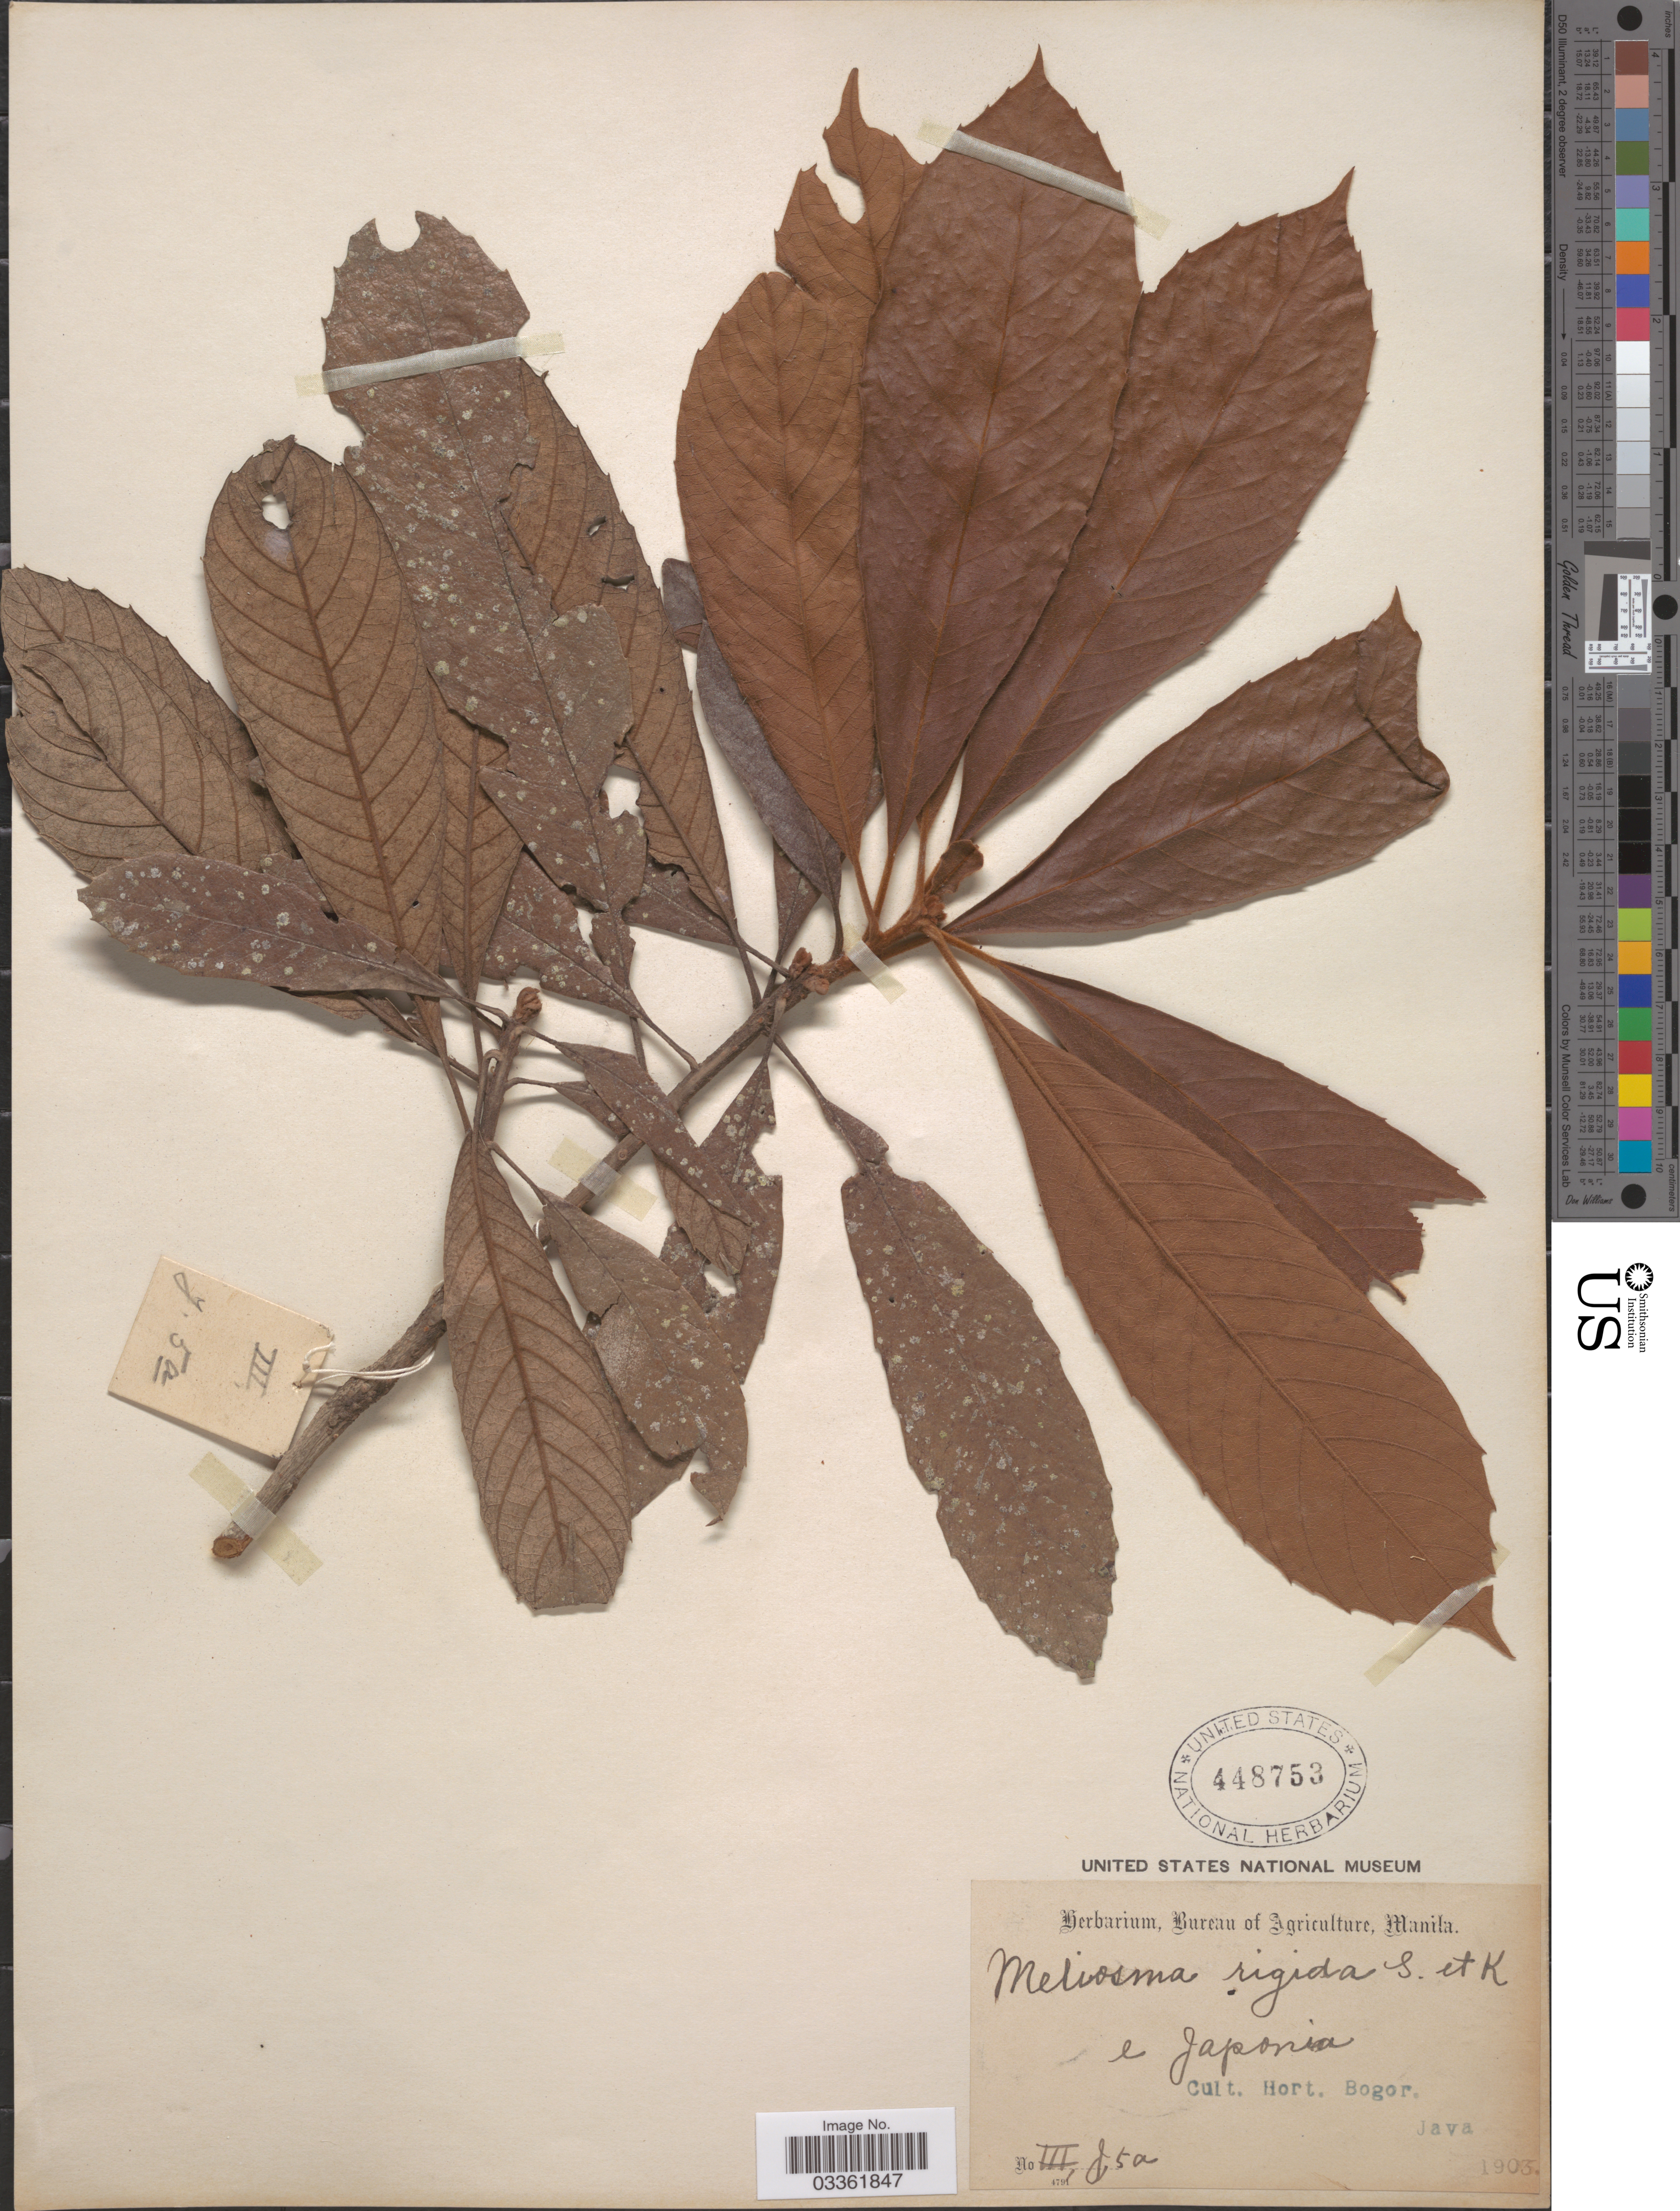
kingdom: Plantae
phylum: Tracheophyta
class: Magnoliopsida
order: Proteales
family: Sabiaceae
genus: Meliosma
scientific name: Meliosma rigida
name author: Siebold & Zucc.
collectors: ex Herb. Bur. Agric. Manila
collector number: IIIJ5a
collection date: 1903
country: Indonesia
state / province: Java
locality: Hort. Bogor.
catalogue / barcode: US 448753